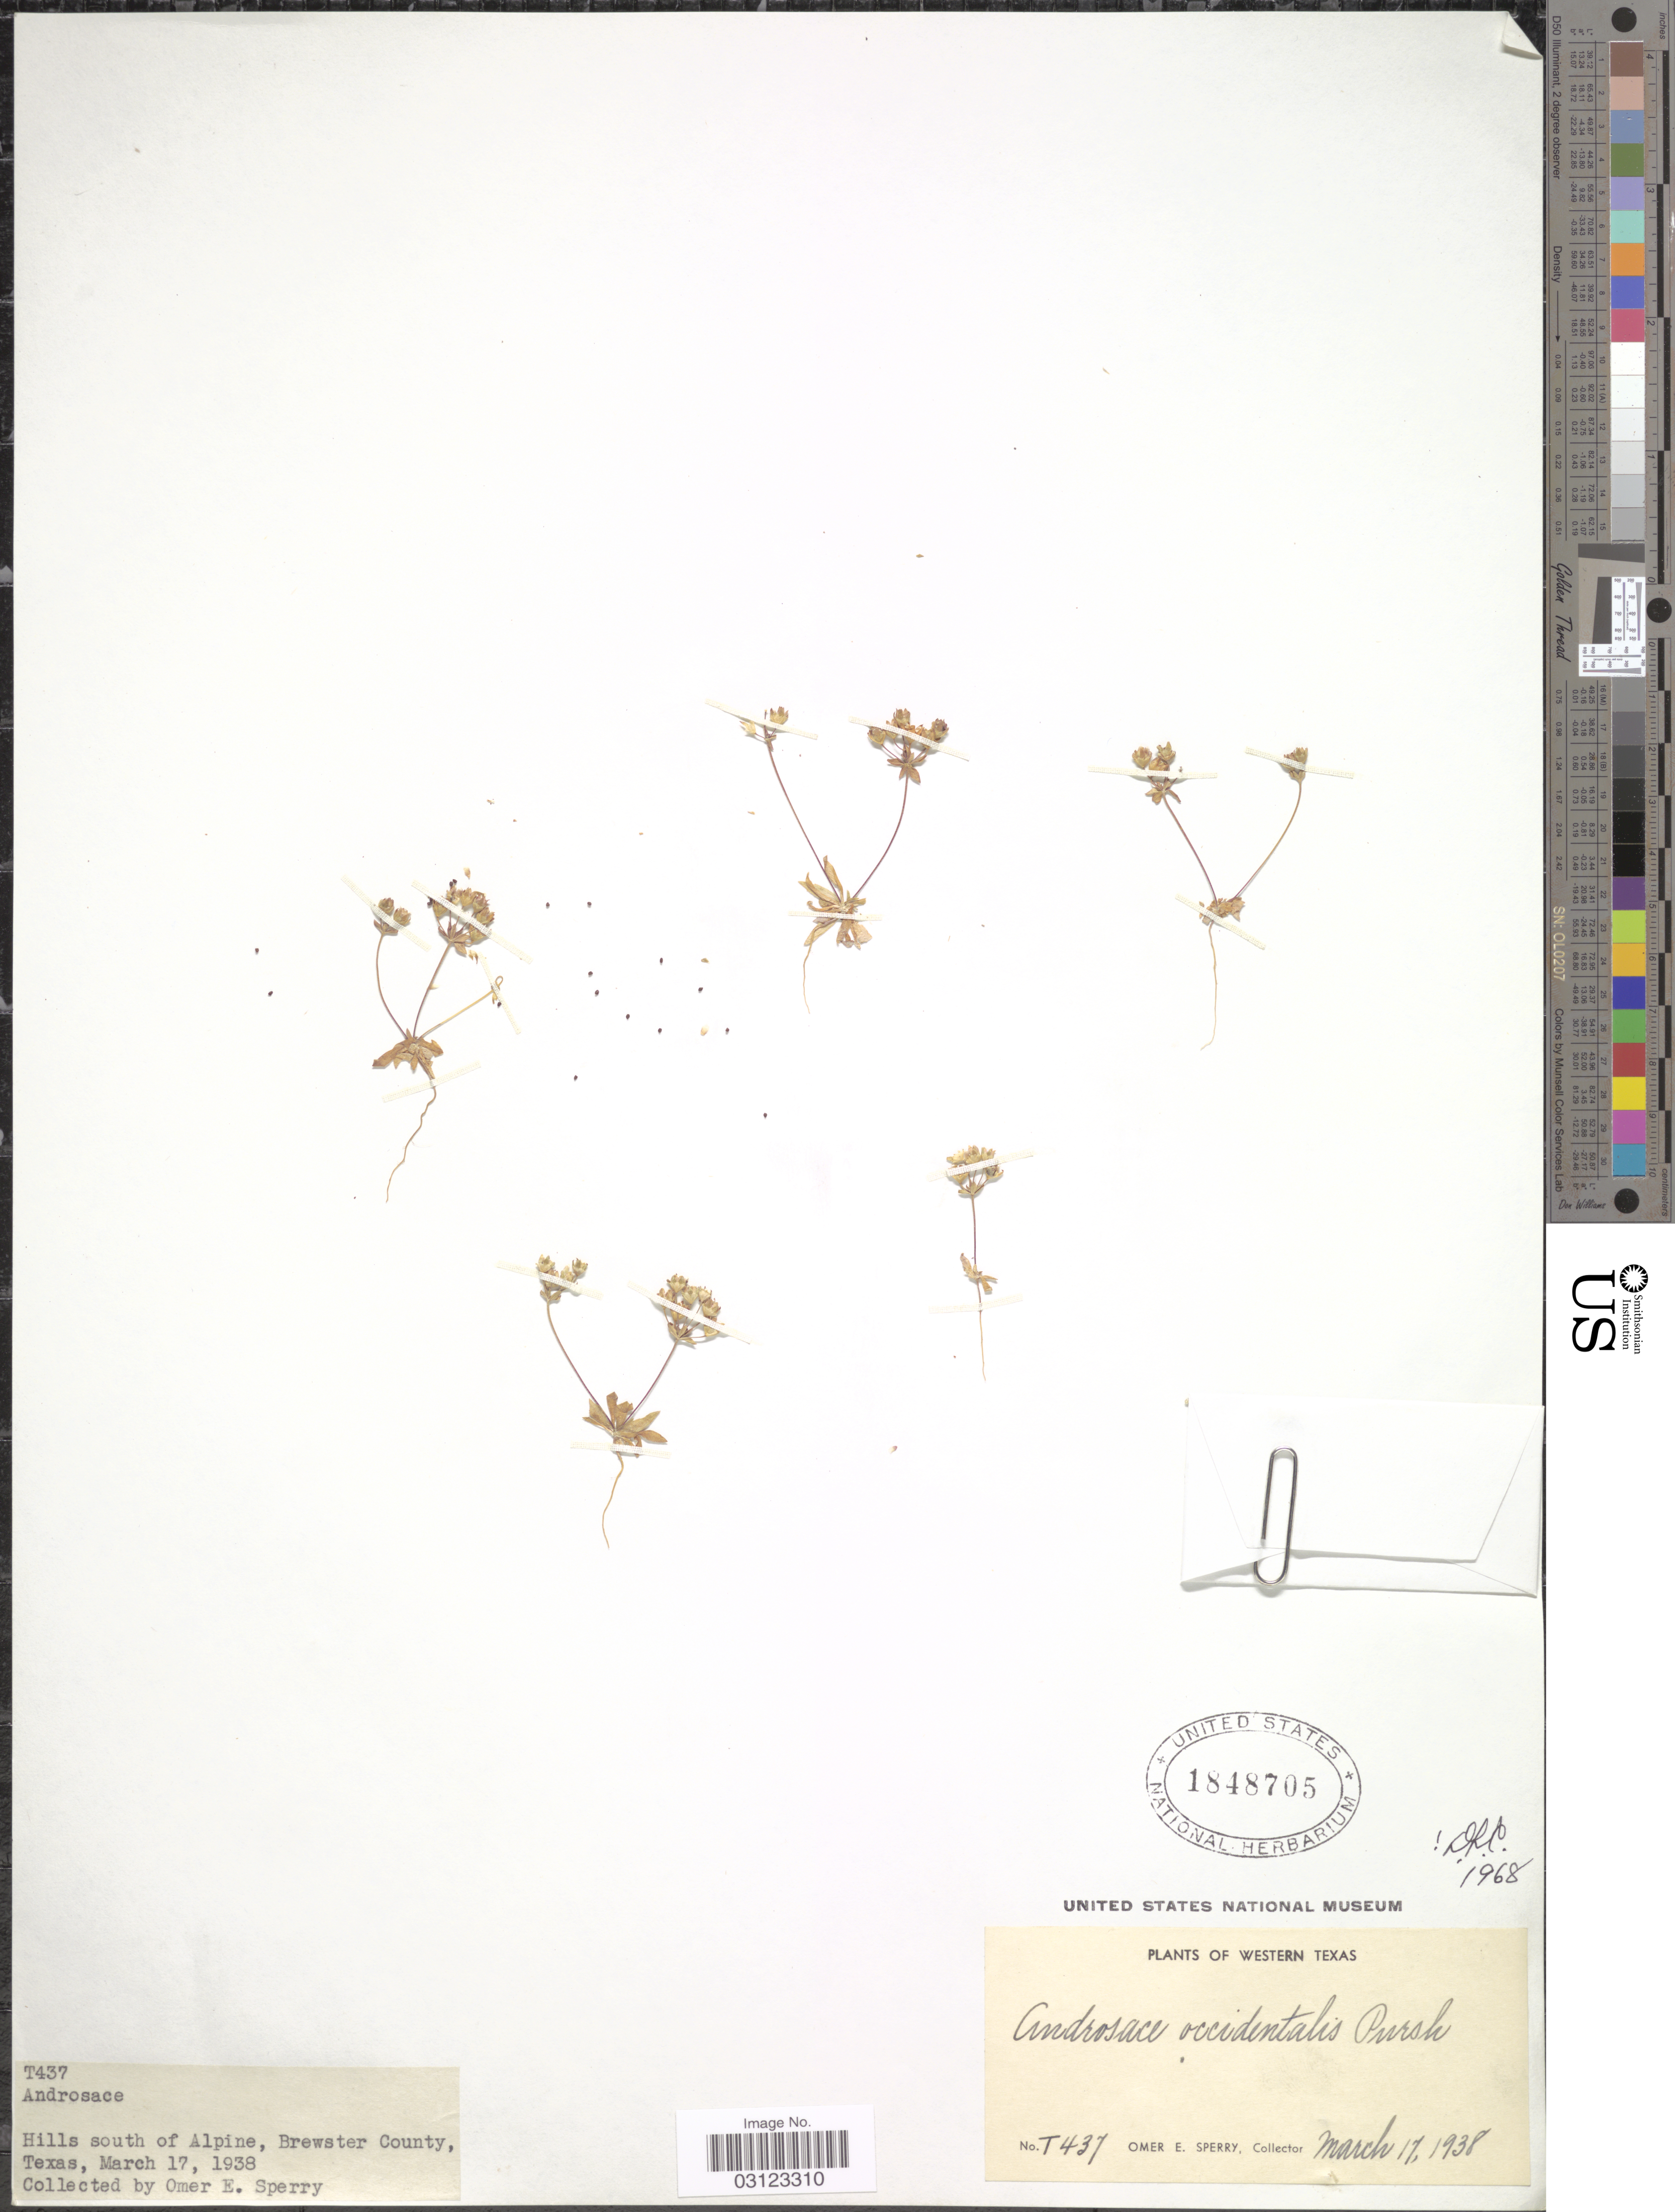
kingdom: Plantae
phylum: Tracheophyta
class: Magnoliopsida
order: Ericales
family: Primulaceae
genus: Androsace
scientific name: Androsace occidentalis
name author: (Pursh) Pursh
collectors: O. E. Sperry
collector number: T437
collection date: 1938-03-17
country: United States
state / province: Texas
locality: Hills south of Alpine, Brewster County. Western Texas.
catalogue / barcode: US 1848705